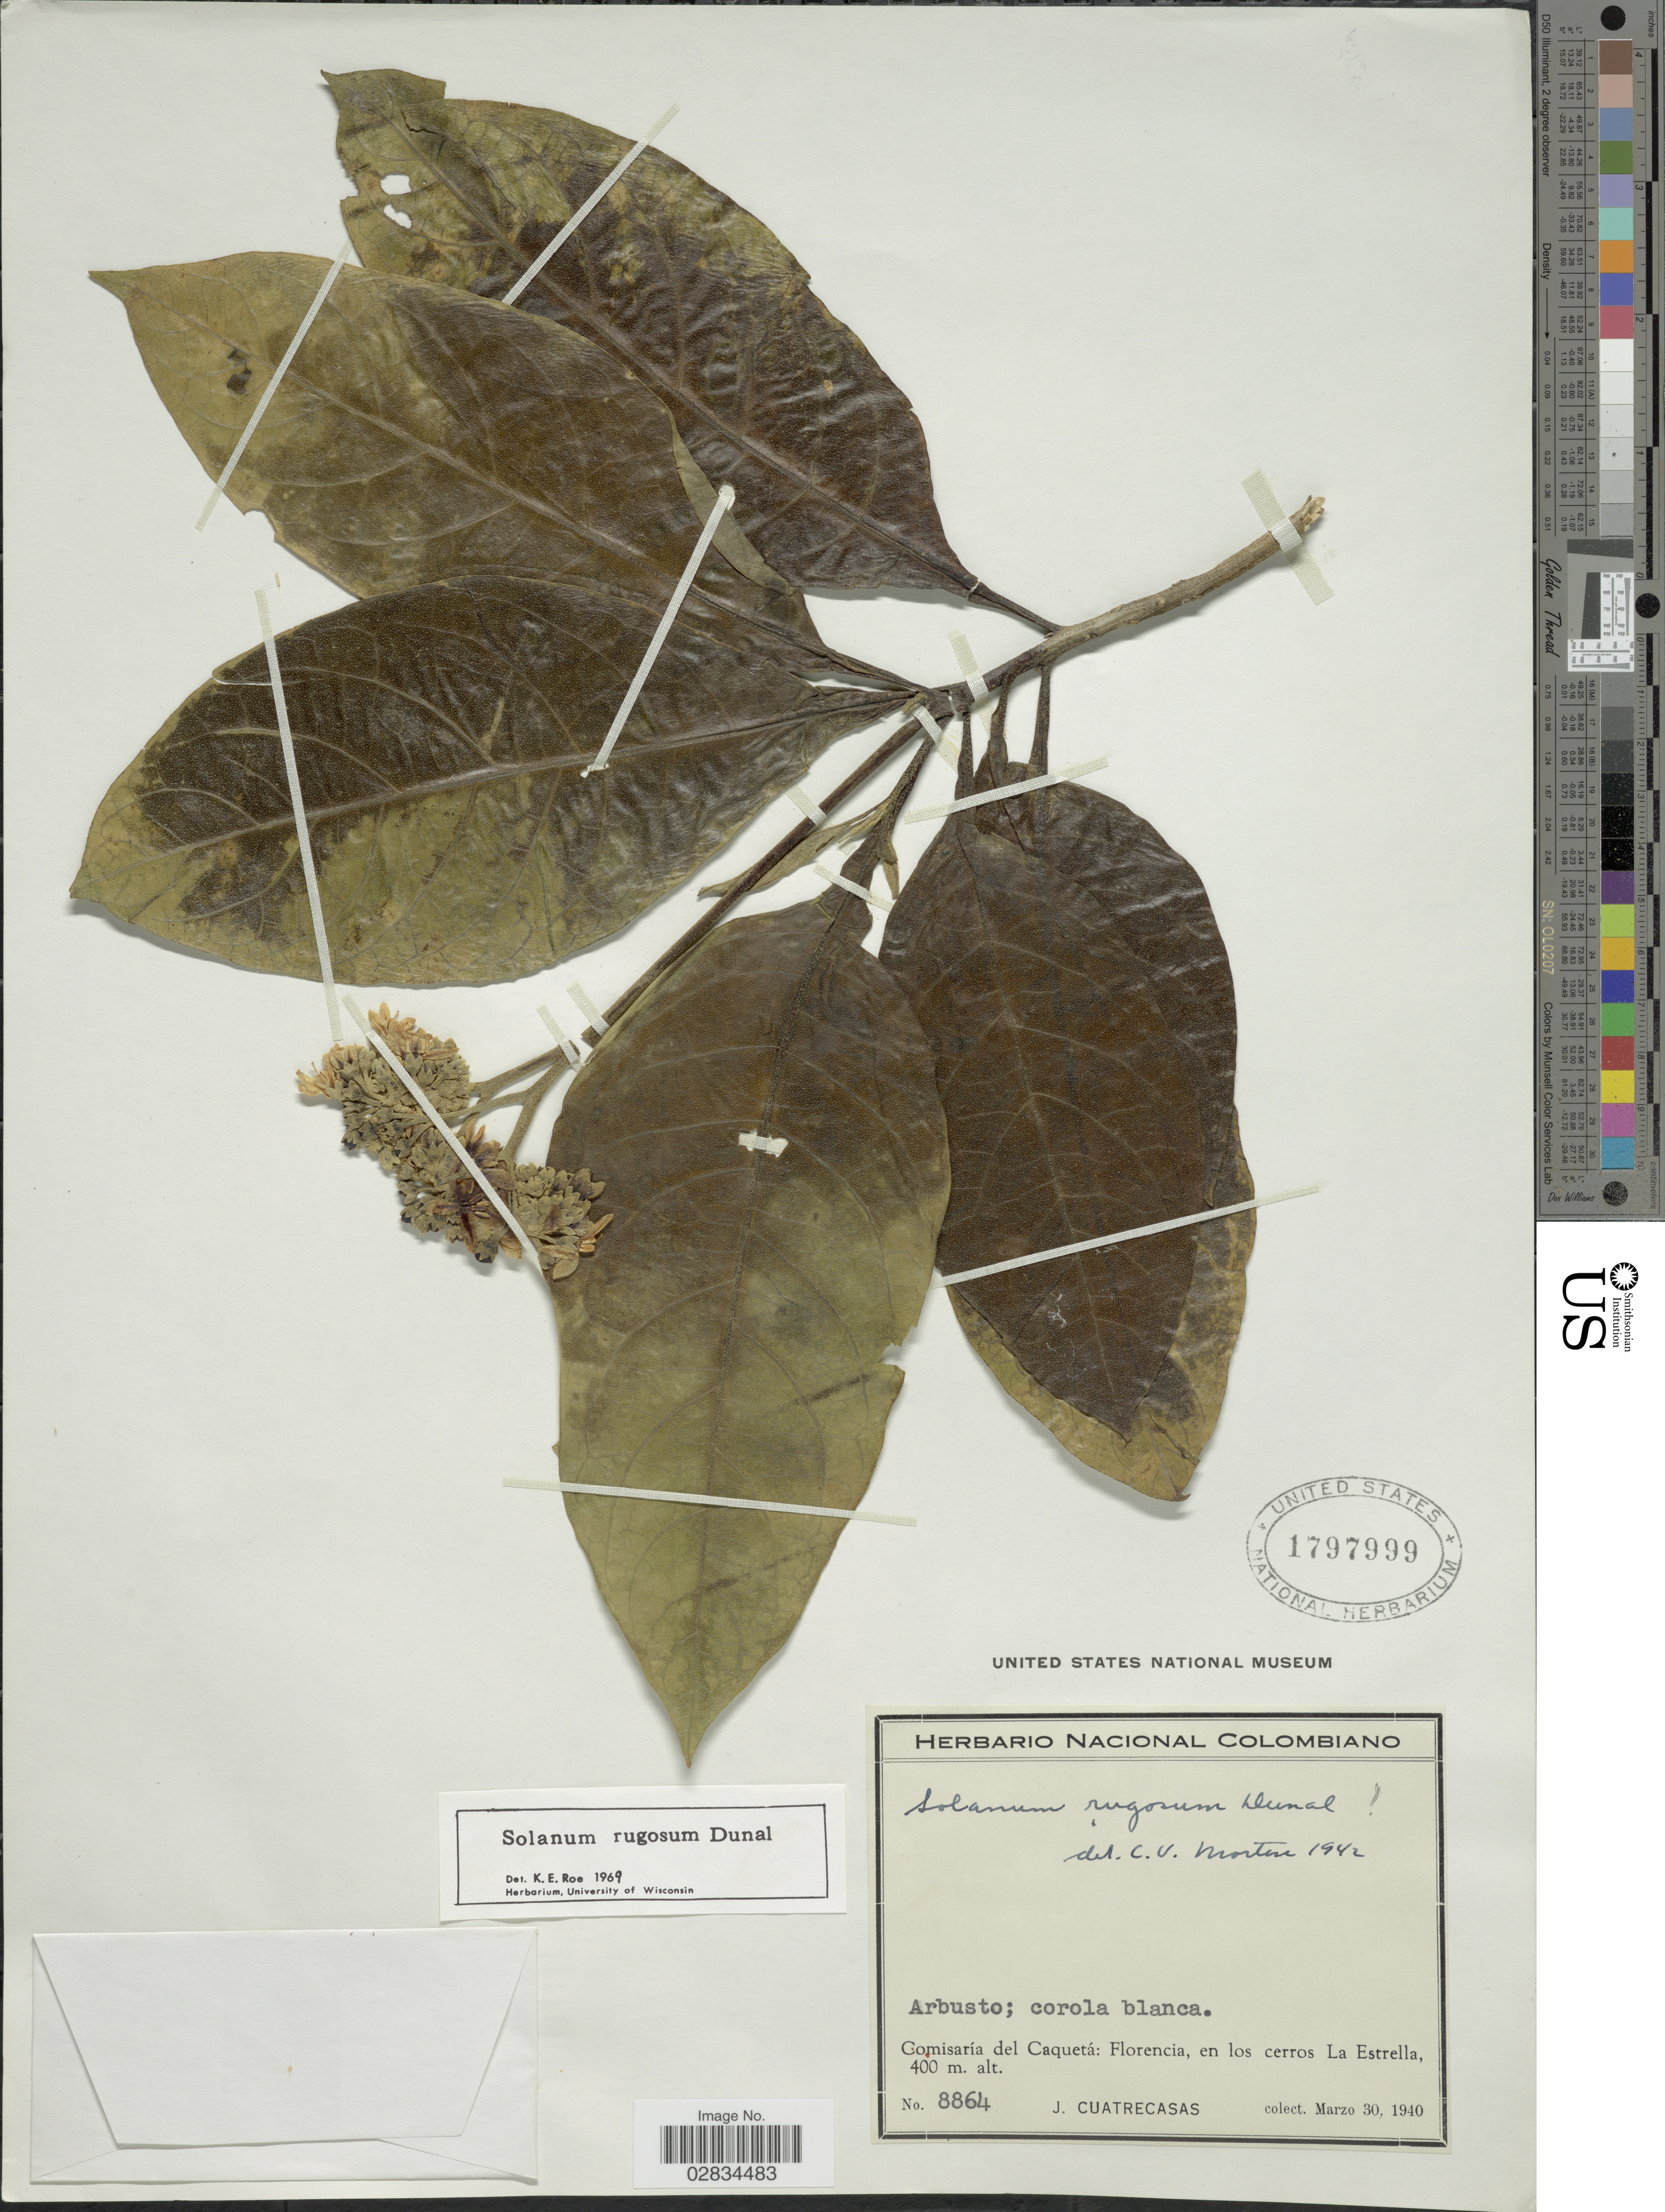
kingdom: Plantae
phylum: Tracheophyta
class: Magnoliopsida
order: Solanales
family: Solanaceae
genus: Solanum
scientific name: Solanum rugosum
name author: Dunal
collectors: J. Cuatrecasas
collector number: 8864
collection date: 1940-03-30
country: Colombia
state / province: Caquetá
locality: Comisaría del Caquetá: Florencia, en los cerros La Estrella.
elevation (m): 400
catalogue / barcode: US 1797999